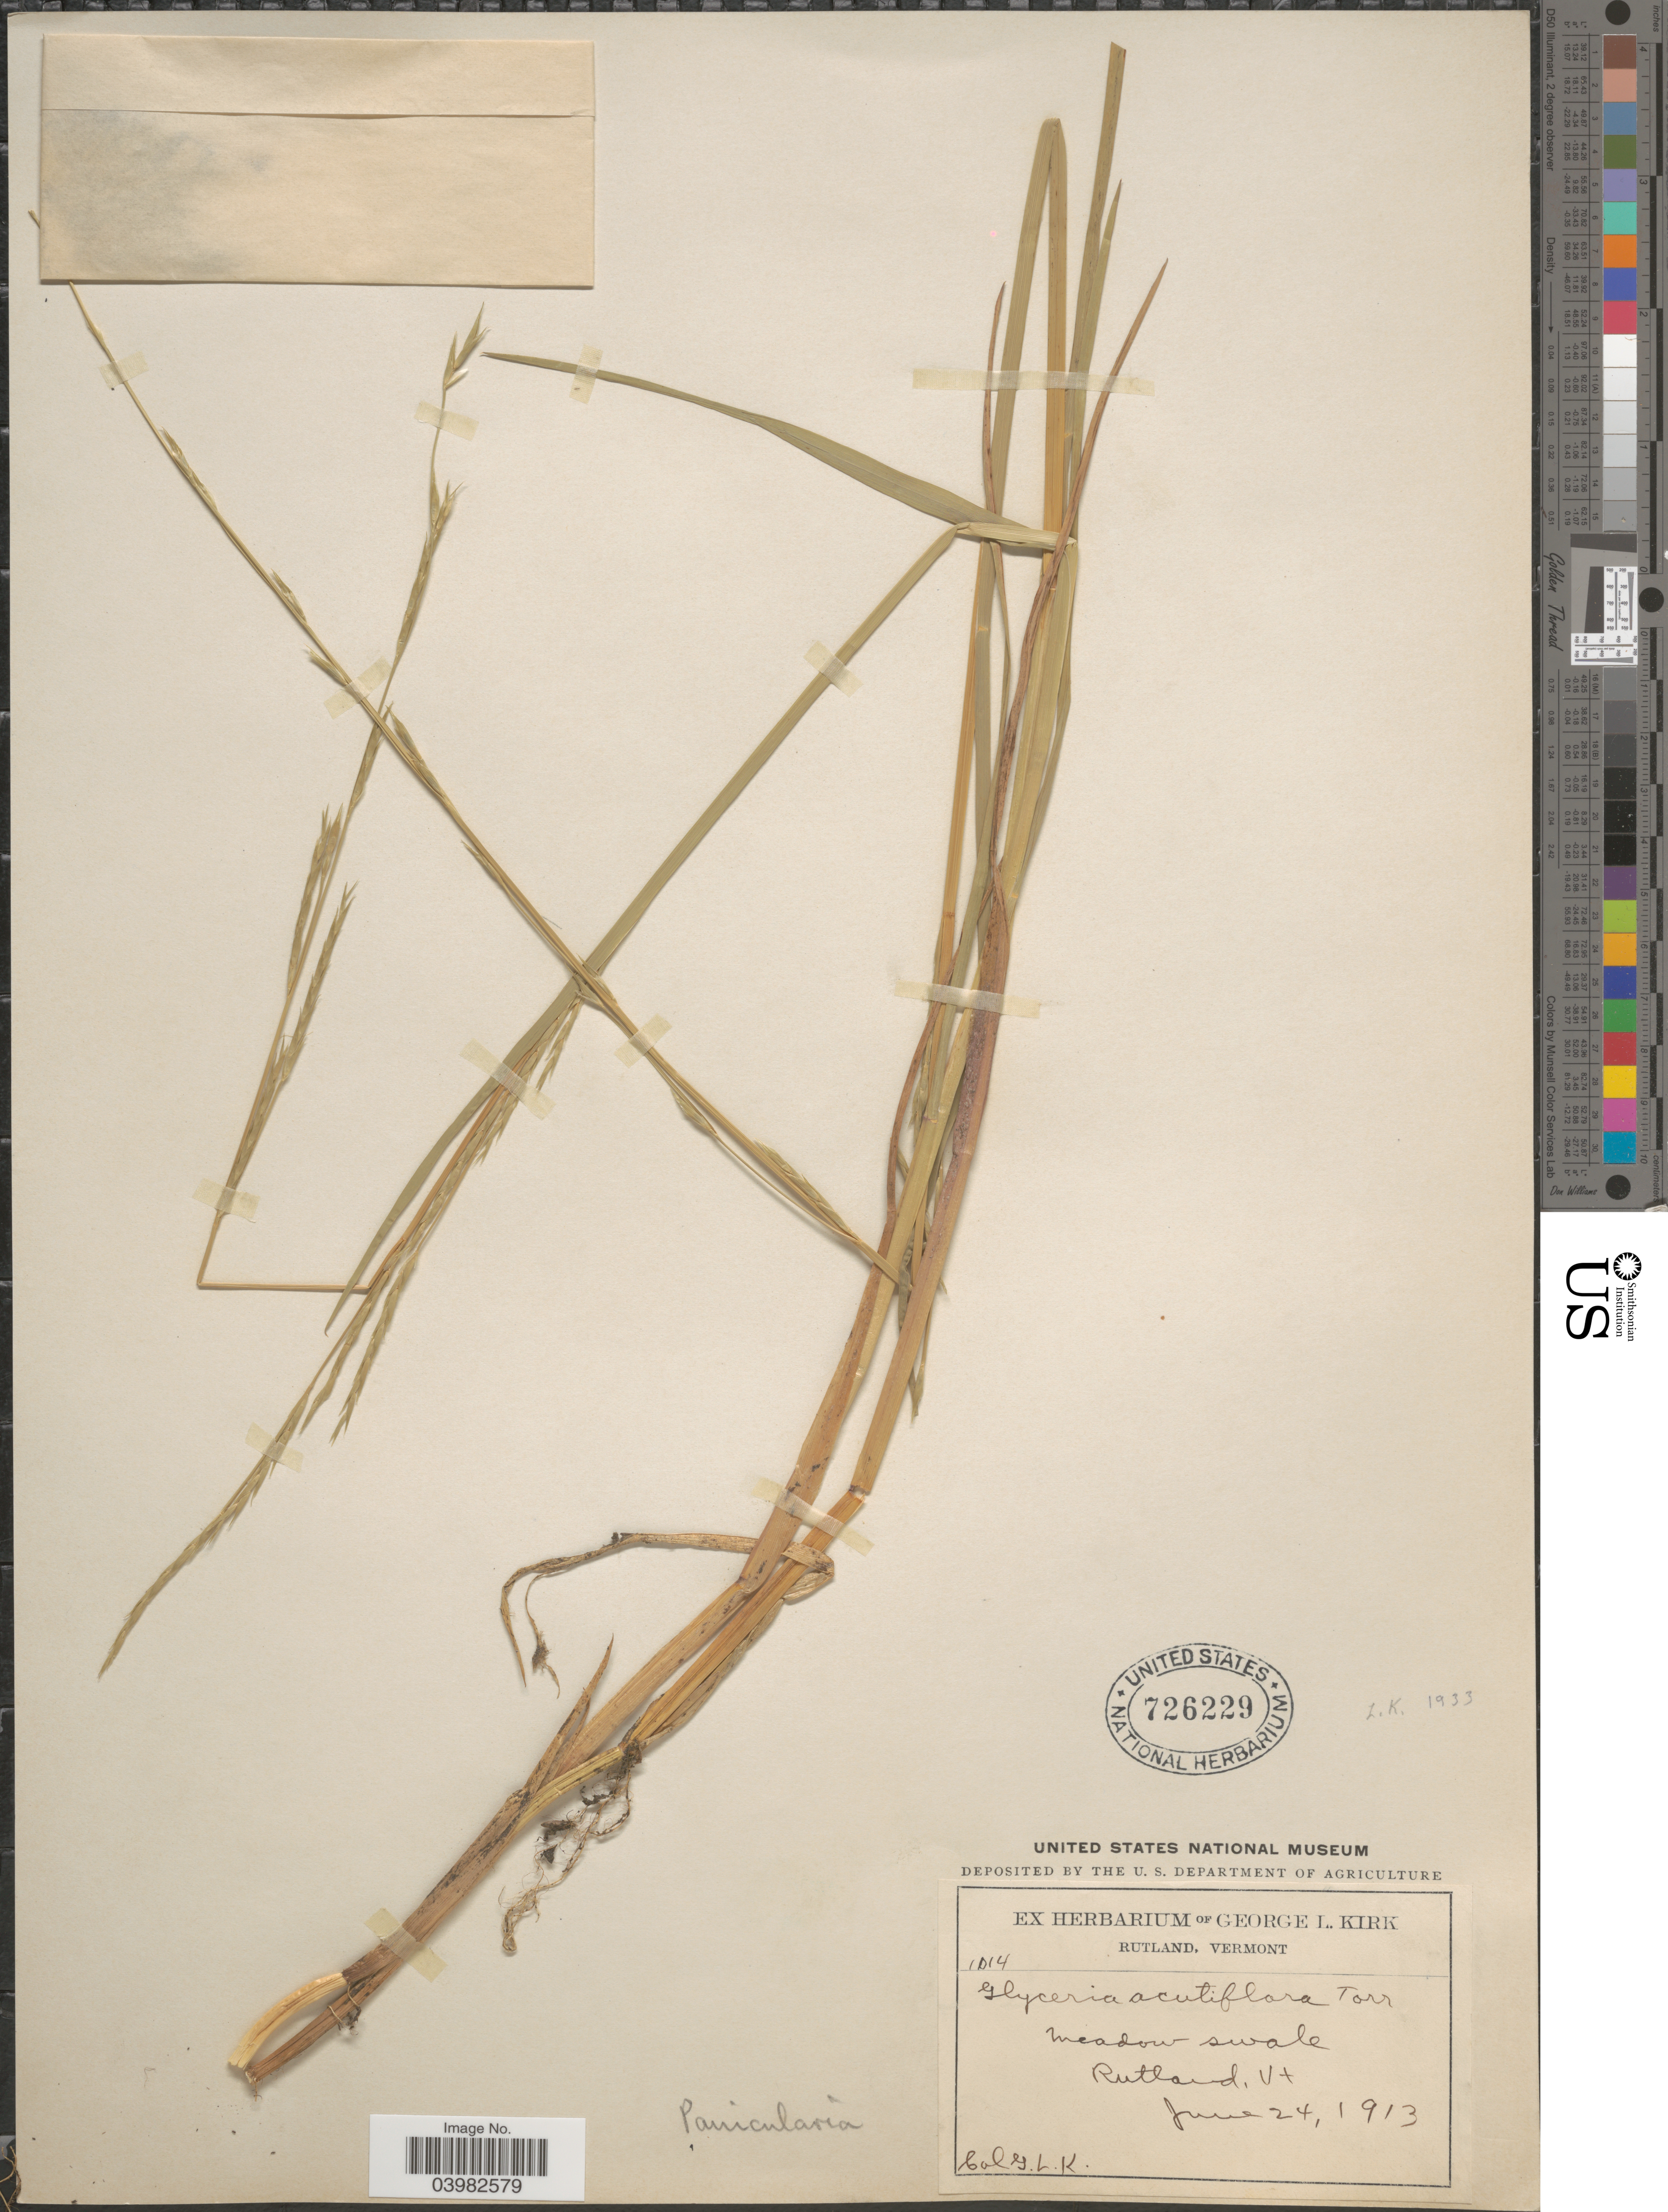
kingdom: Plantae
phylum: Tracheophyta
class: Liliopsida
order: Poales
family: Poaceae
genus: Glyceria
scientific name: Glyceria acutiflora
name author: Torr.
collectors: G. Kirk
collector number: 1014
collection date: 1913-06-24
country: United States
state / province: Vermont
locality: Meadow swale. Rutland.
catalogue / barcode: US 726229